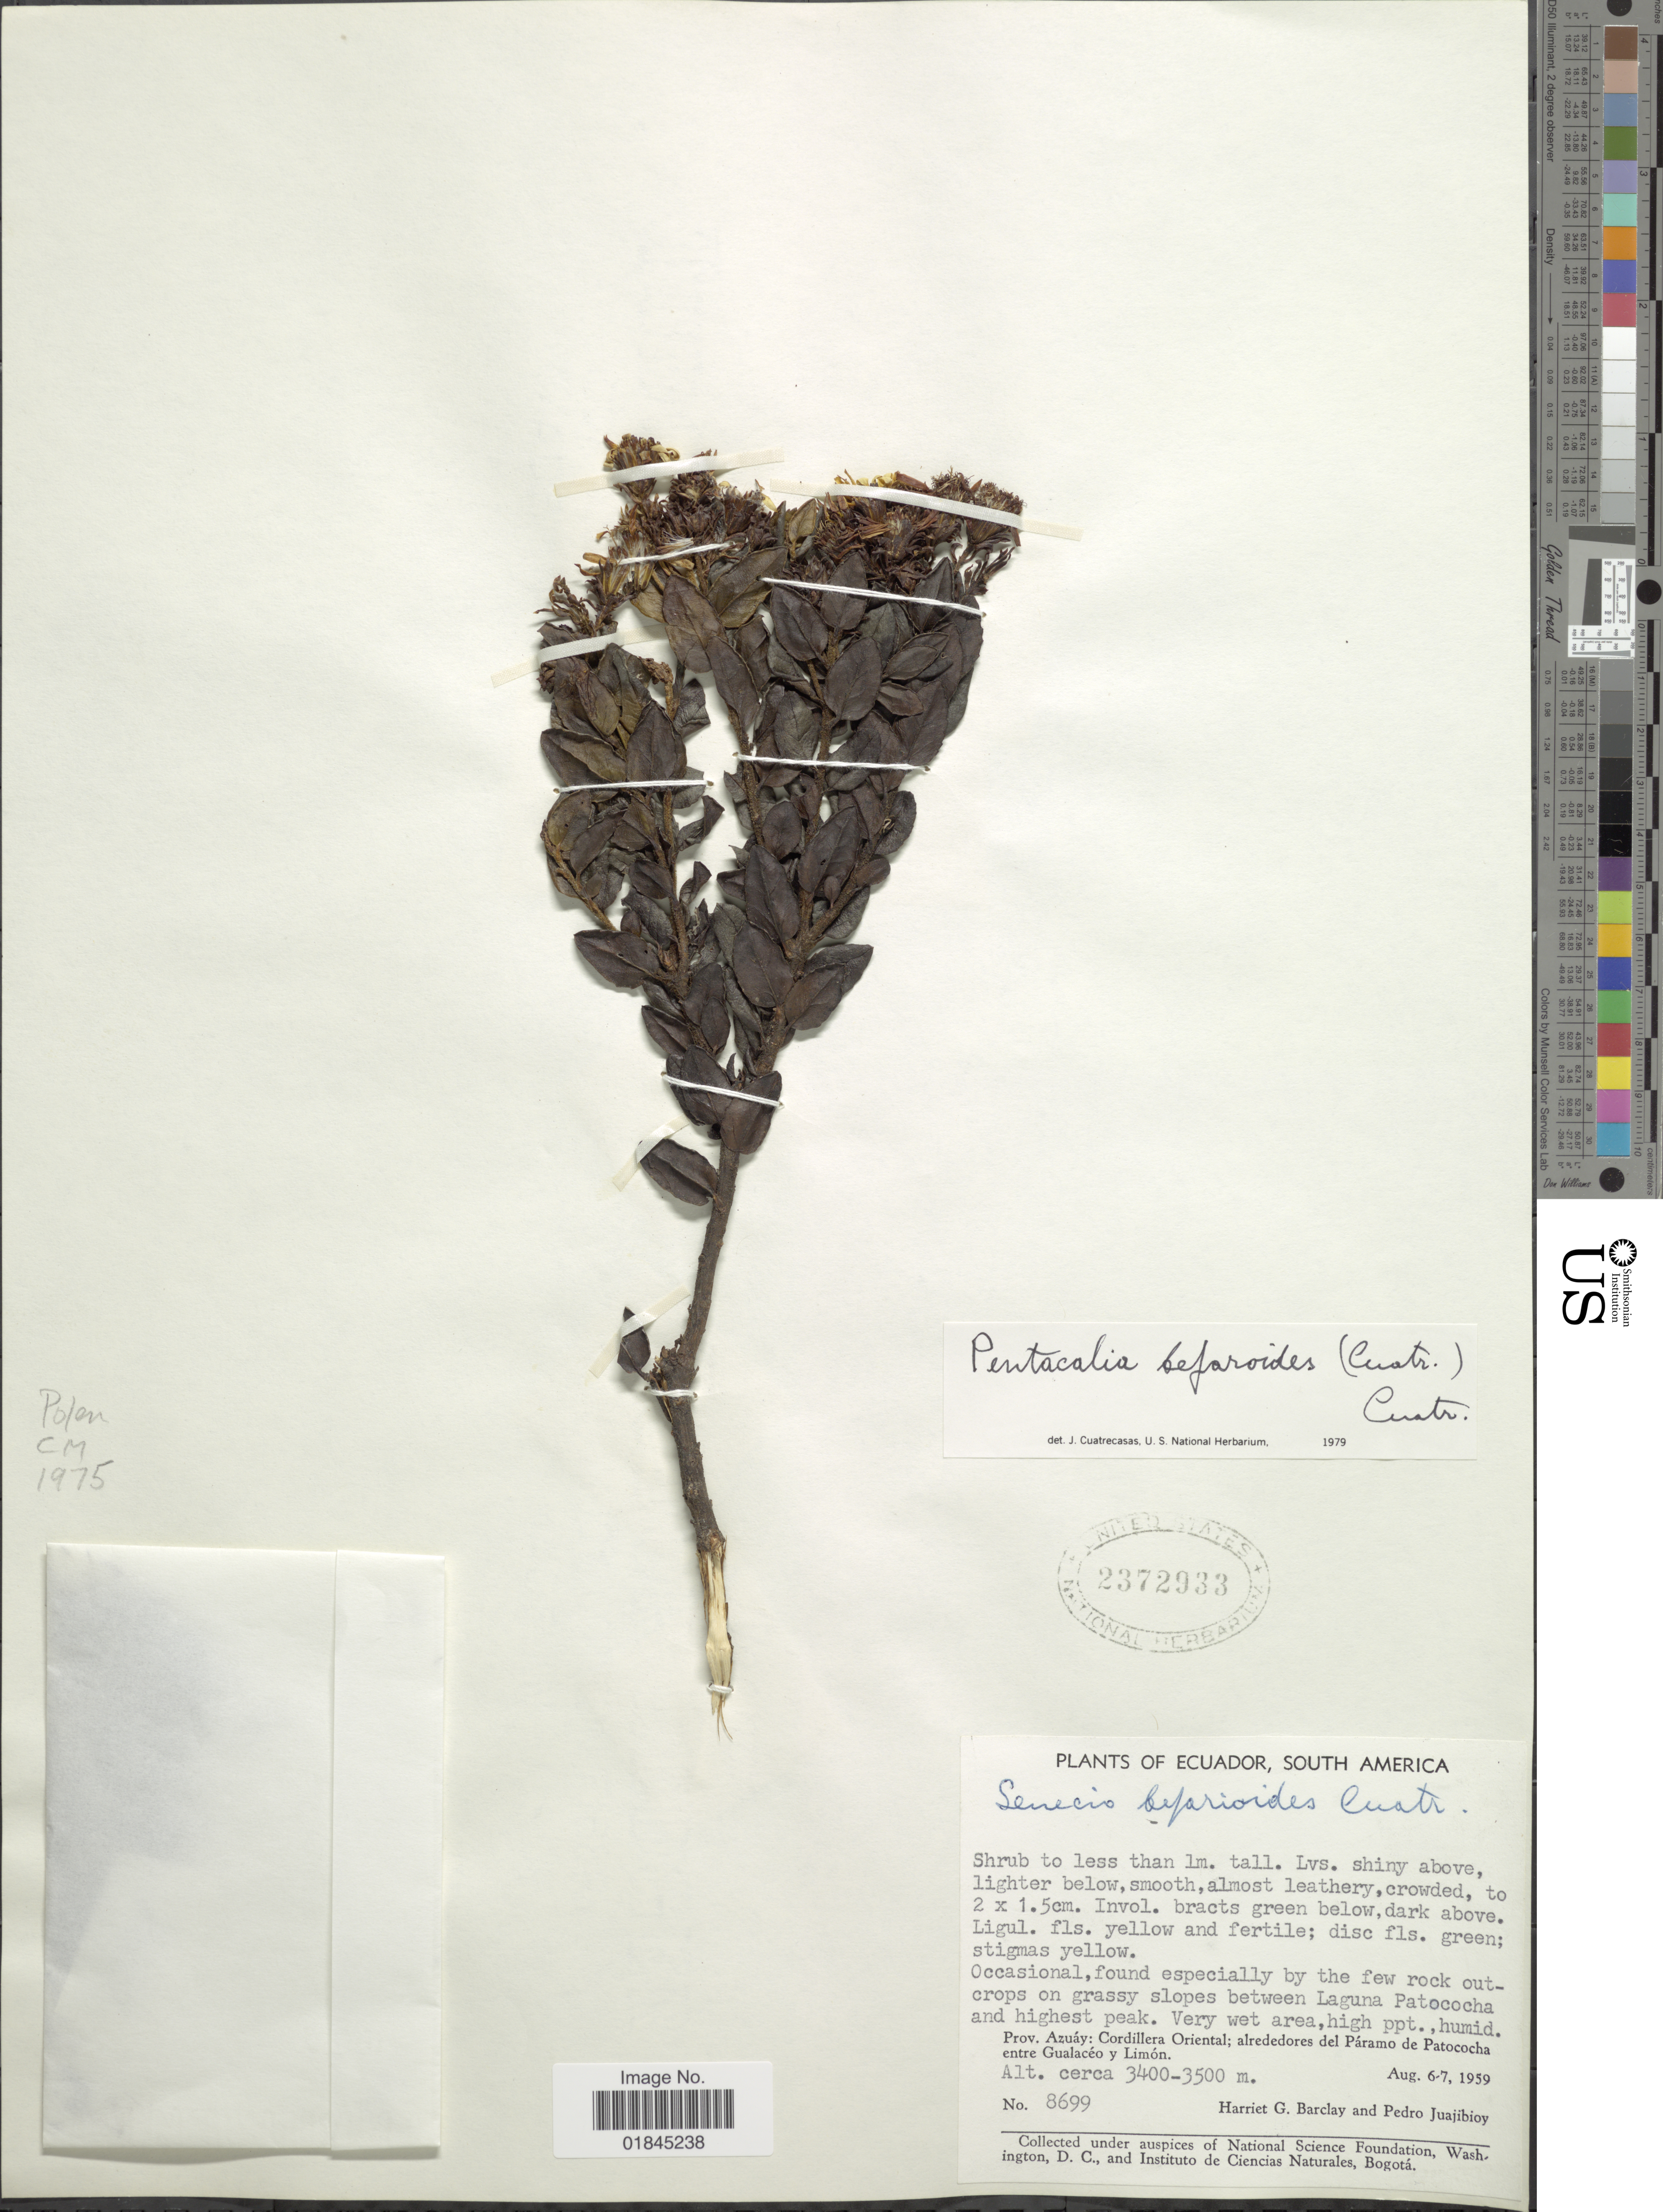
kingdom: Plantae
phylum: Tracheophyta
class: Magnoliopsida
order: Asterales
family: Asteraceae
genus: Pentacalia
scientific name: Pentacalia befarioides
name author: (Cuatrec.) Cuatrec.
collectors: H. G. Barclay & P. Juajibioy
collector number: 8699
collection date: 1959-08-06/1959-08-07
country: Ecuador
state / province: Azuay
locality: Occasional, found especially by the few rock outcrops on grassy slopes between Laguna Patococha and highest peak. Prov. Azuáy: Cordillera Oriental; alrededores del Páramo de Patococha entre Gualacéo Limón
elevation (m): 3400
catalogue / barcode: US 2372933